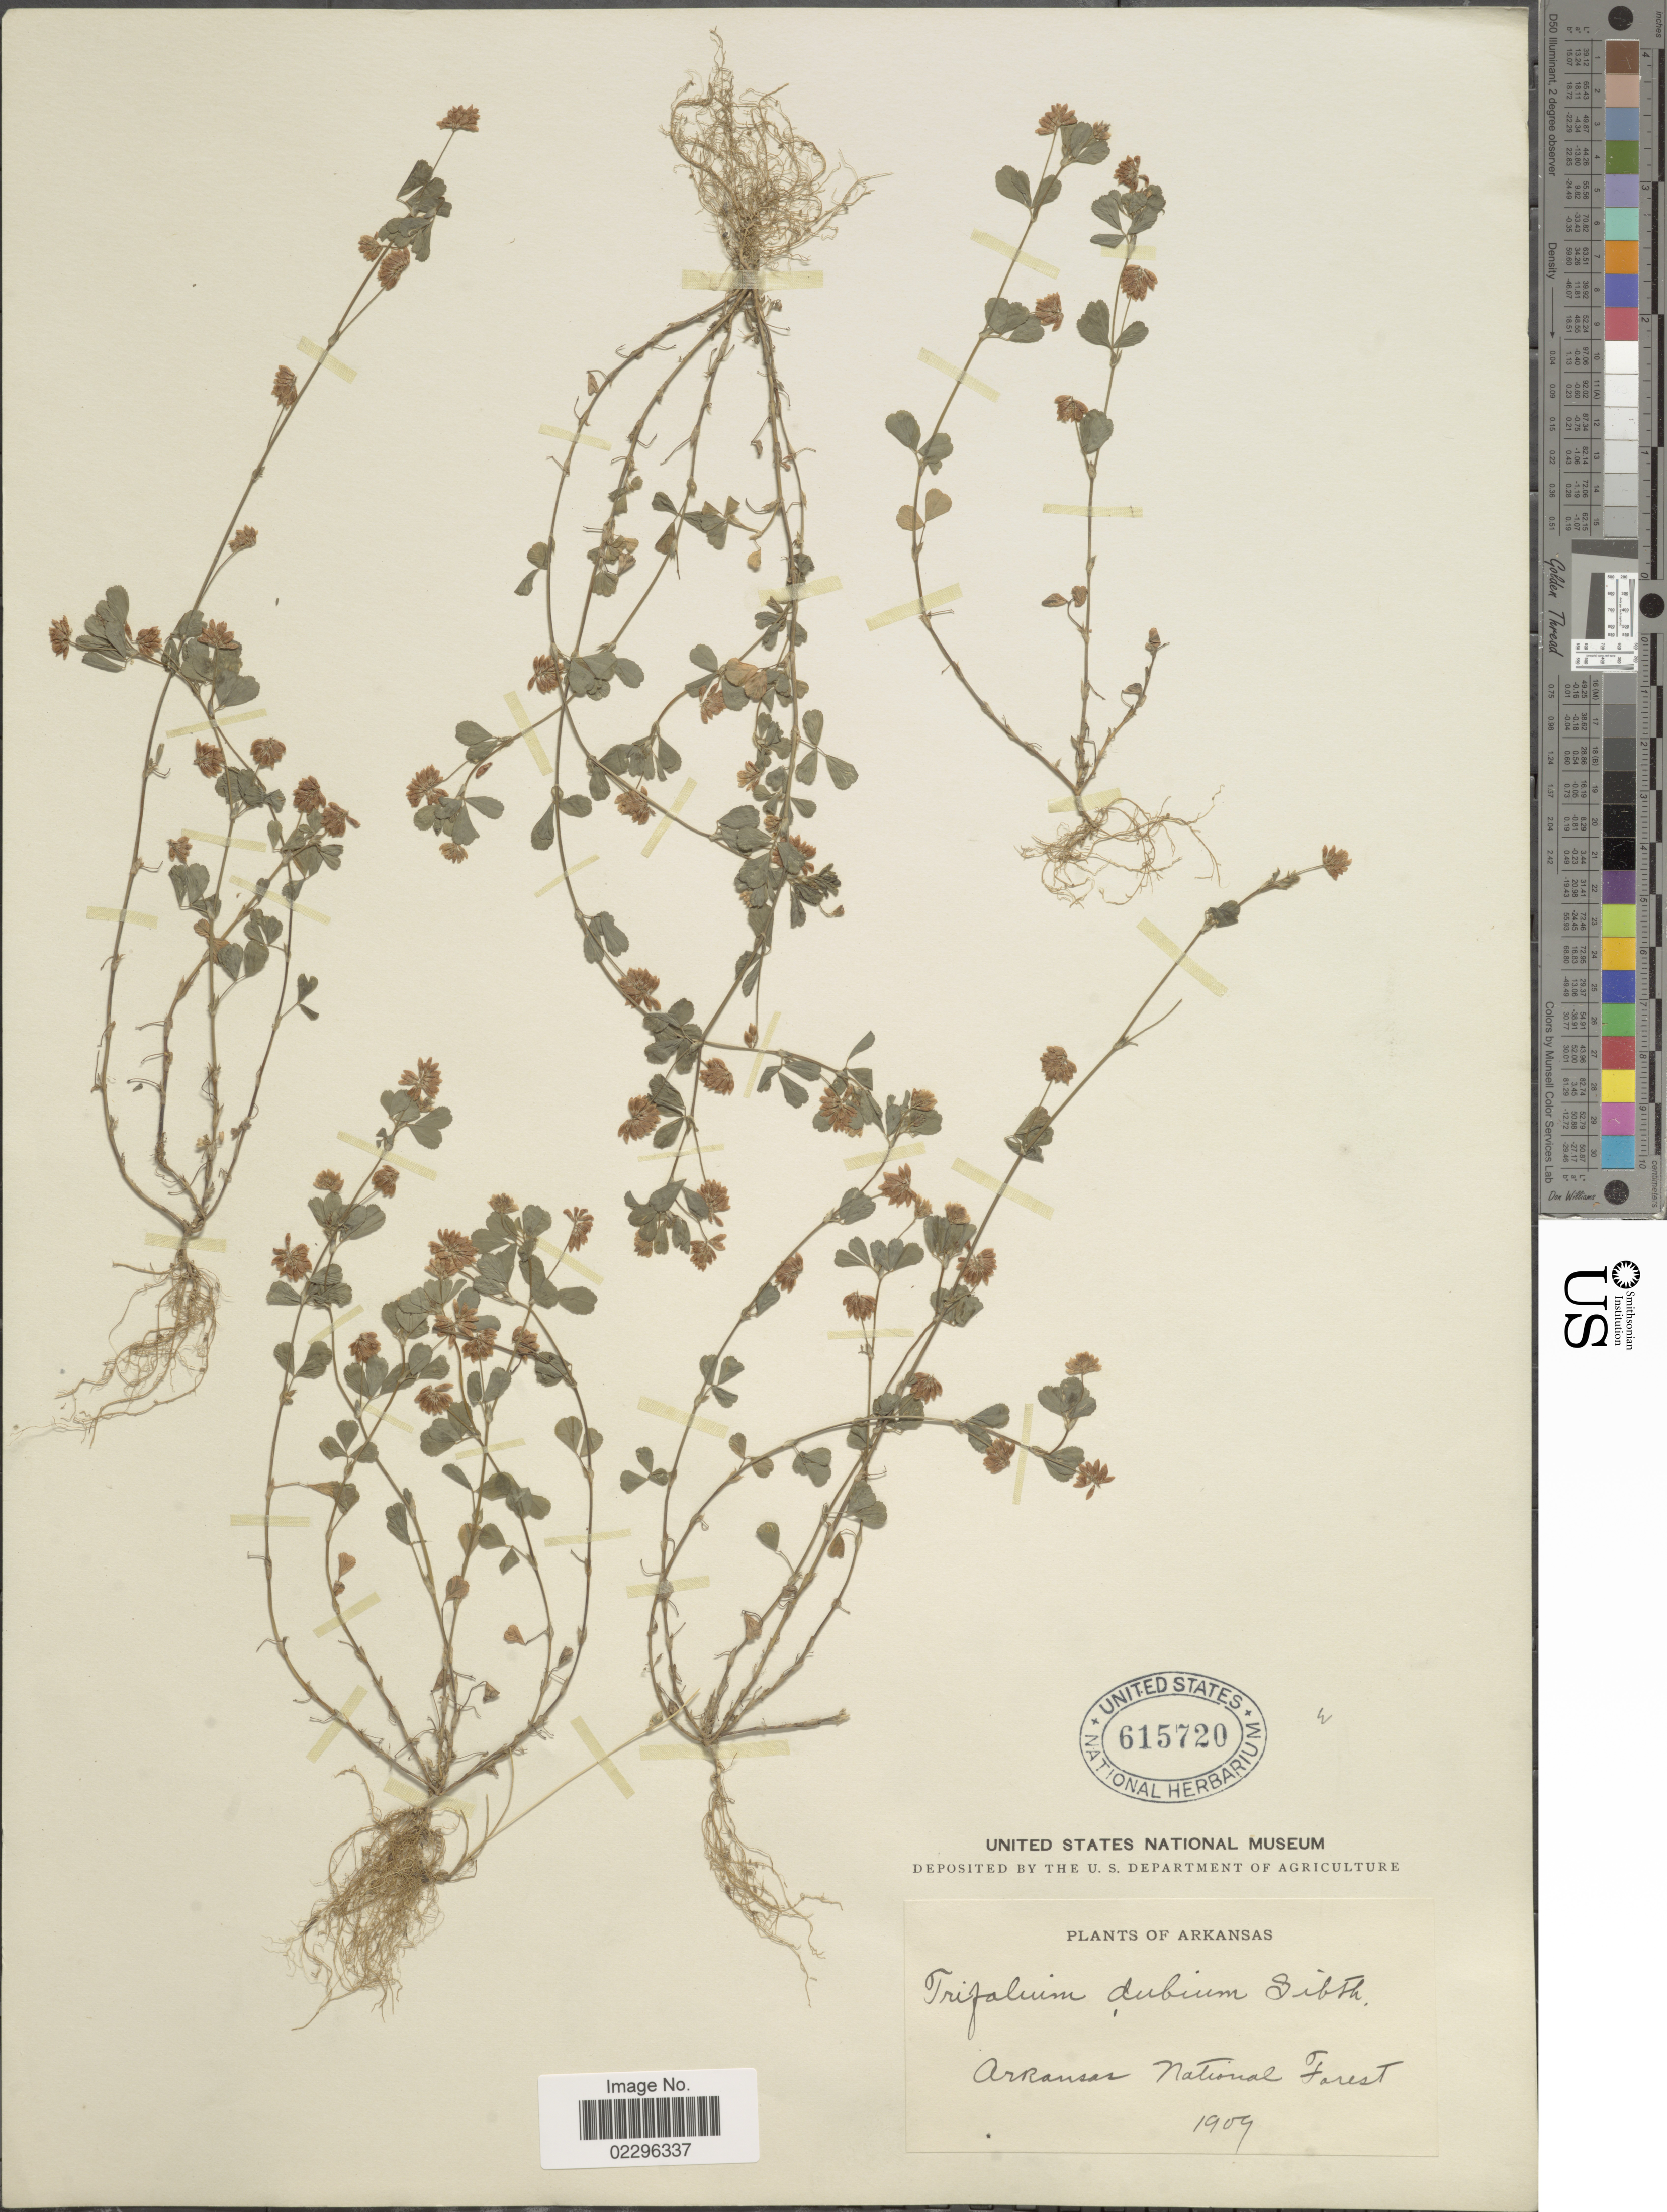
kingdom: Plantae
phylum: Tracheophyta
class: Magnoliopsida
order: Fabales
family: Fabaceae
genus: Trifolium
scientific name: Trifolium dubium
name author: Sibth.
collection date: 1909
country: United States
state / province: Arkansas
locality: Arkansas National Forest.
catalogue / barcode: US 615720